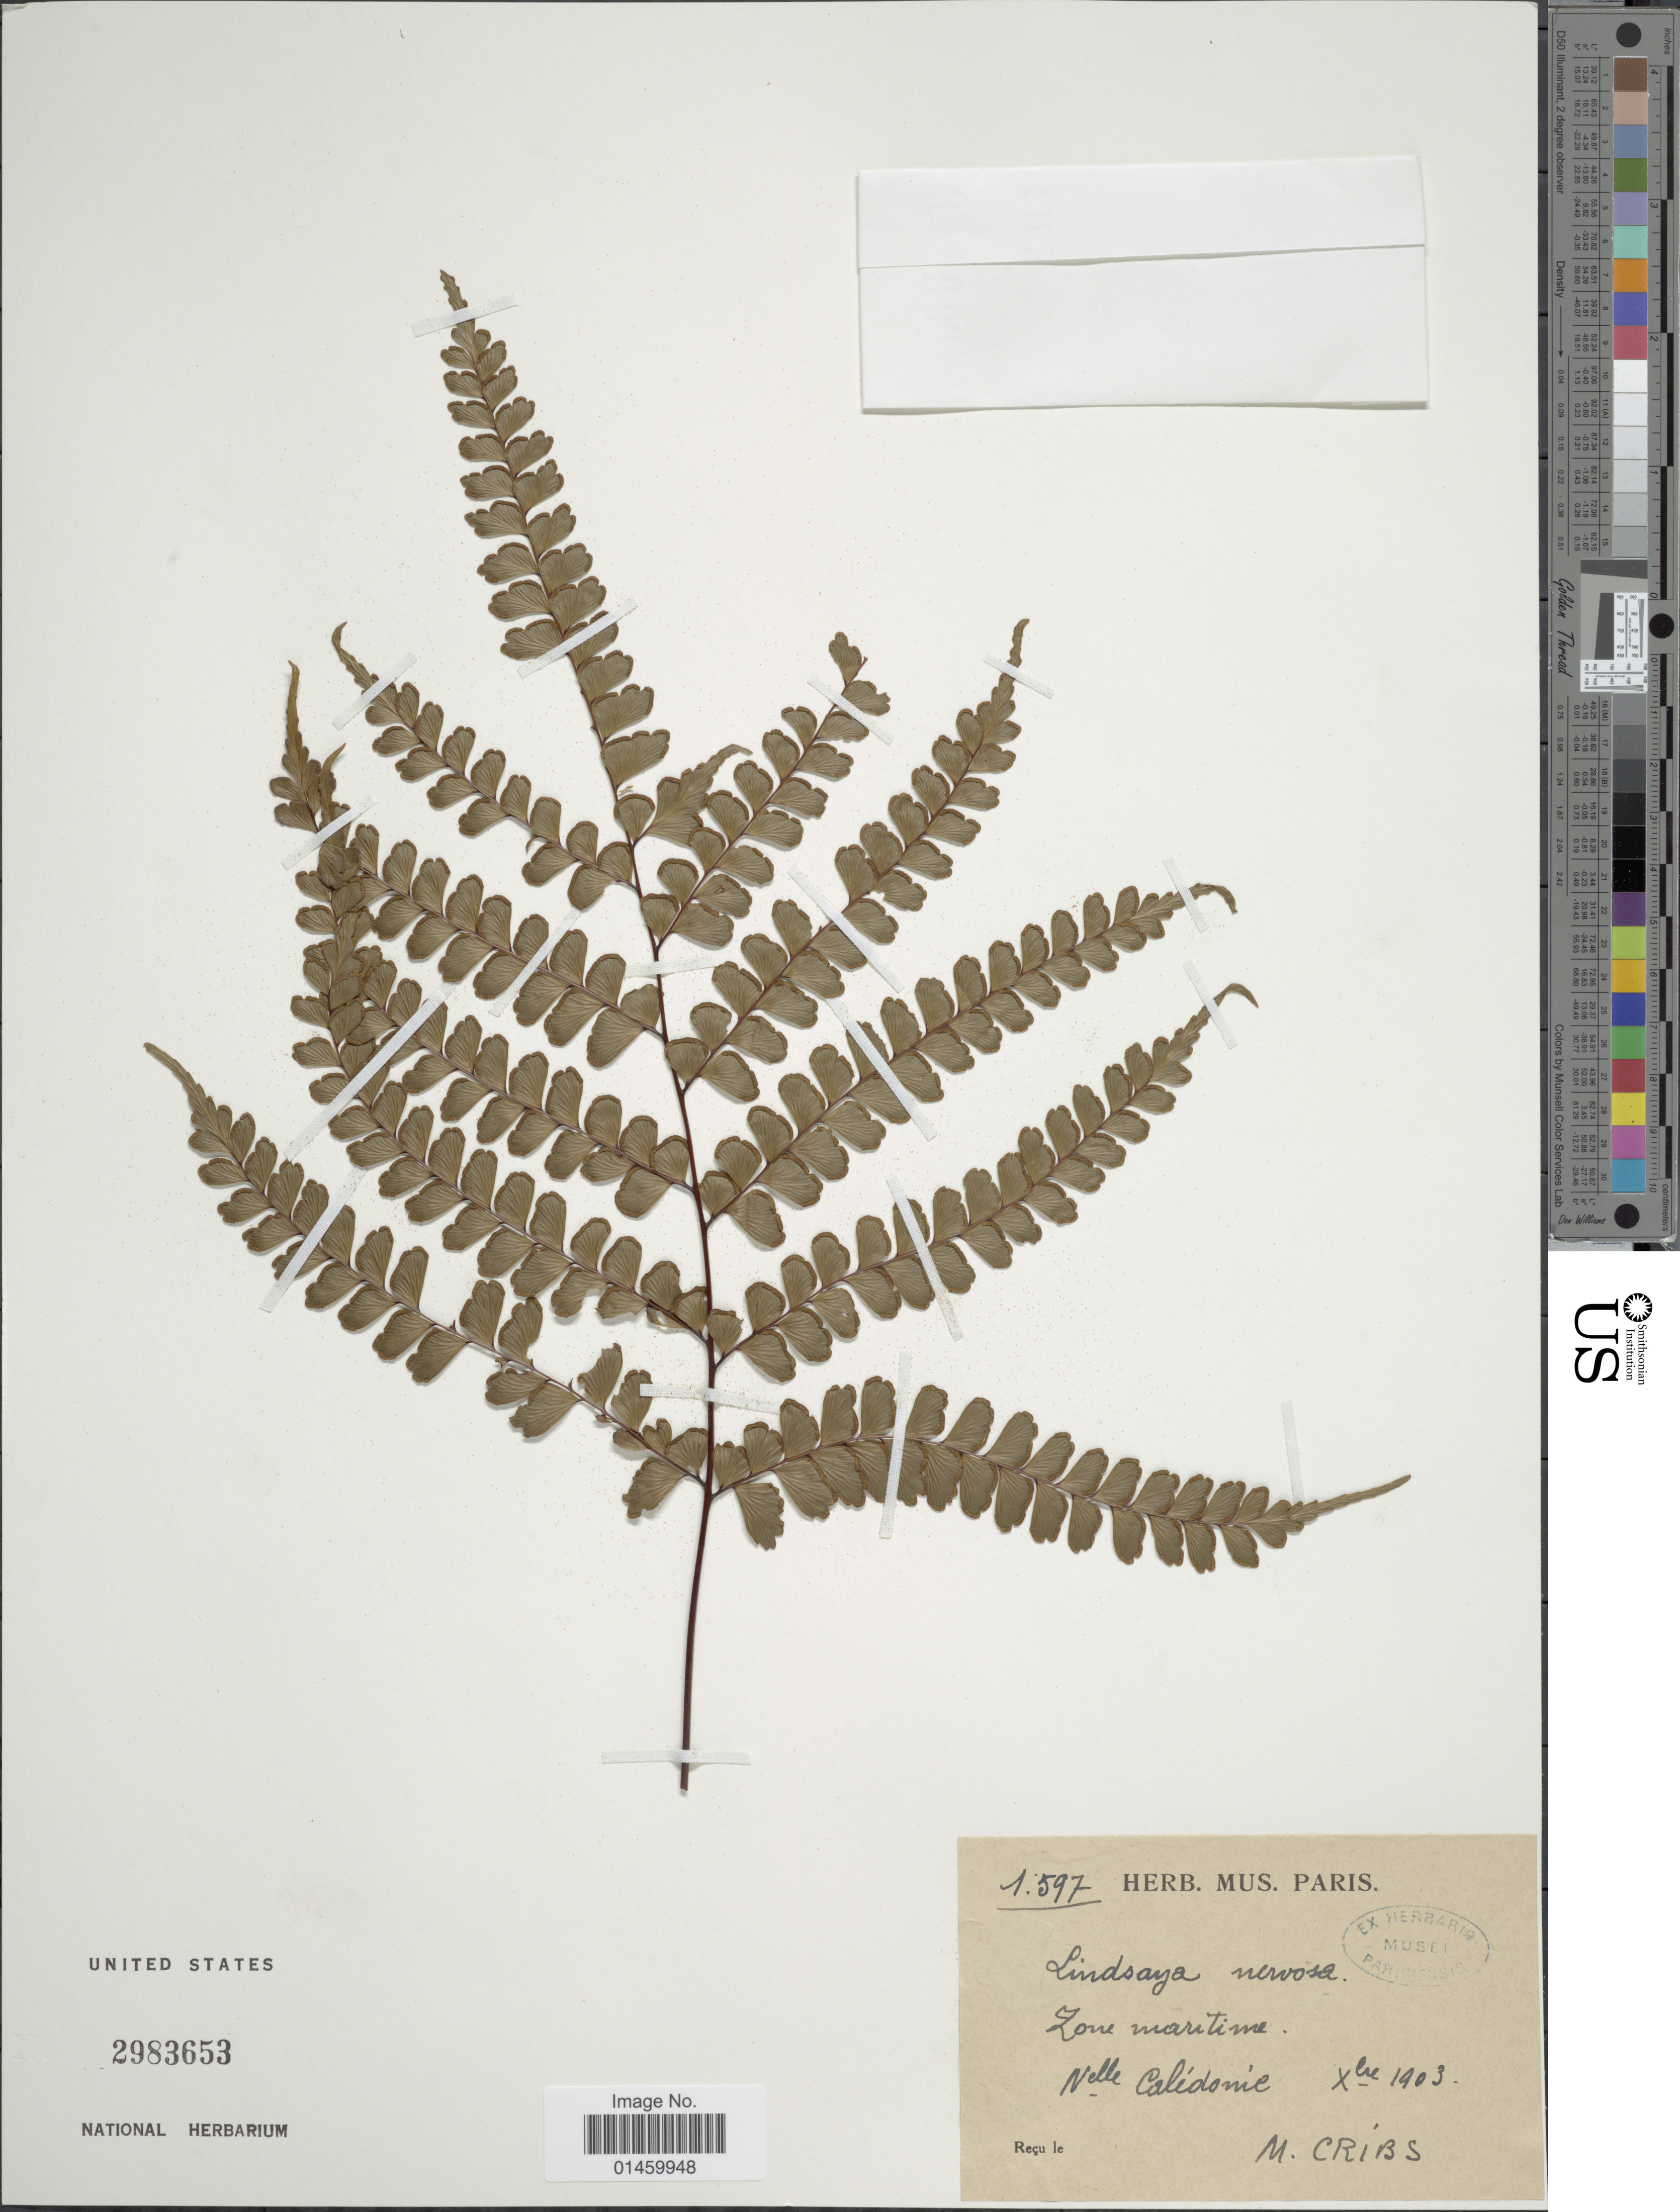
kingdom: Plantae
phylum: Tracheophyta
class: Polypodiopsida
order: Polypodiales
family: Lindsaeaceae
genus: Lindsaea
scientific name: Lindsaea nervosa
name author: Mett.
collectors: M. Críbs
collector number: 1597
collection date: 1903-10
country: New Caledonia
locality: Zone maritime. Nelle Caledonie. [interpreted]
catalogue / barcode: US 2983653